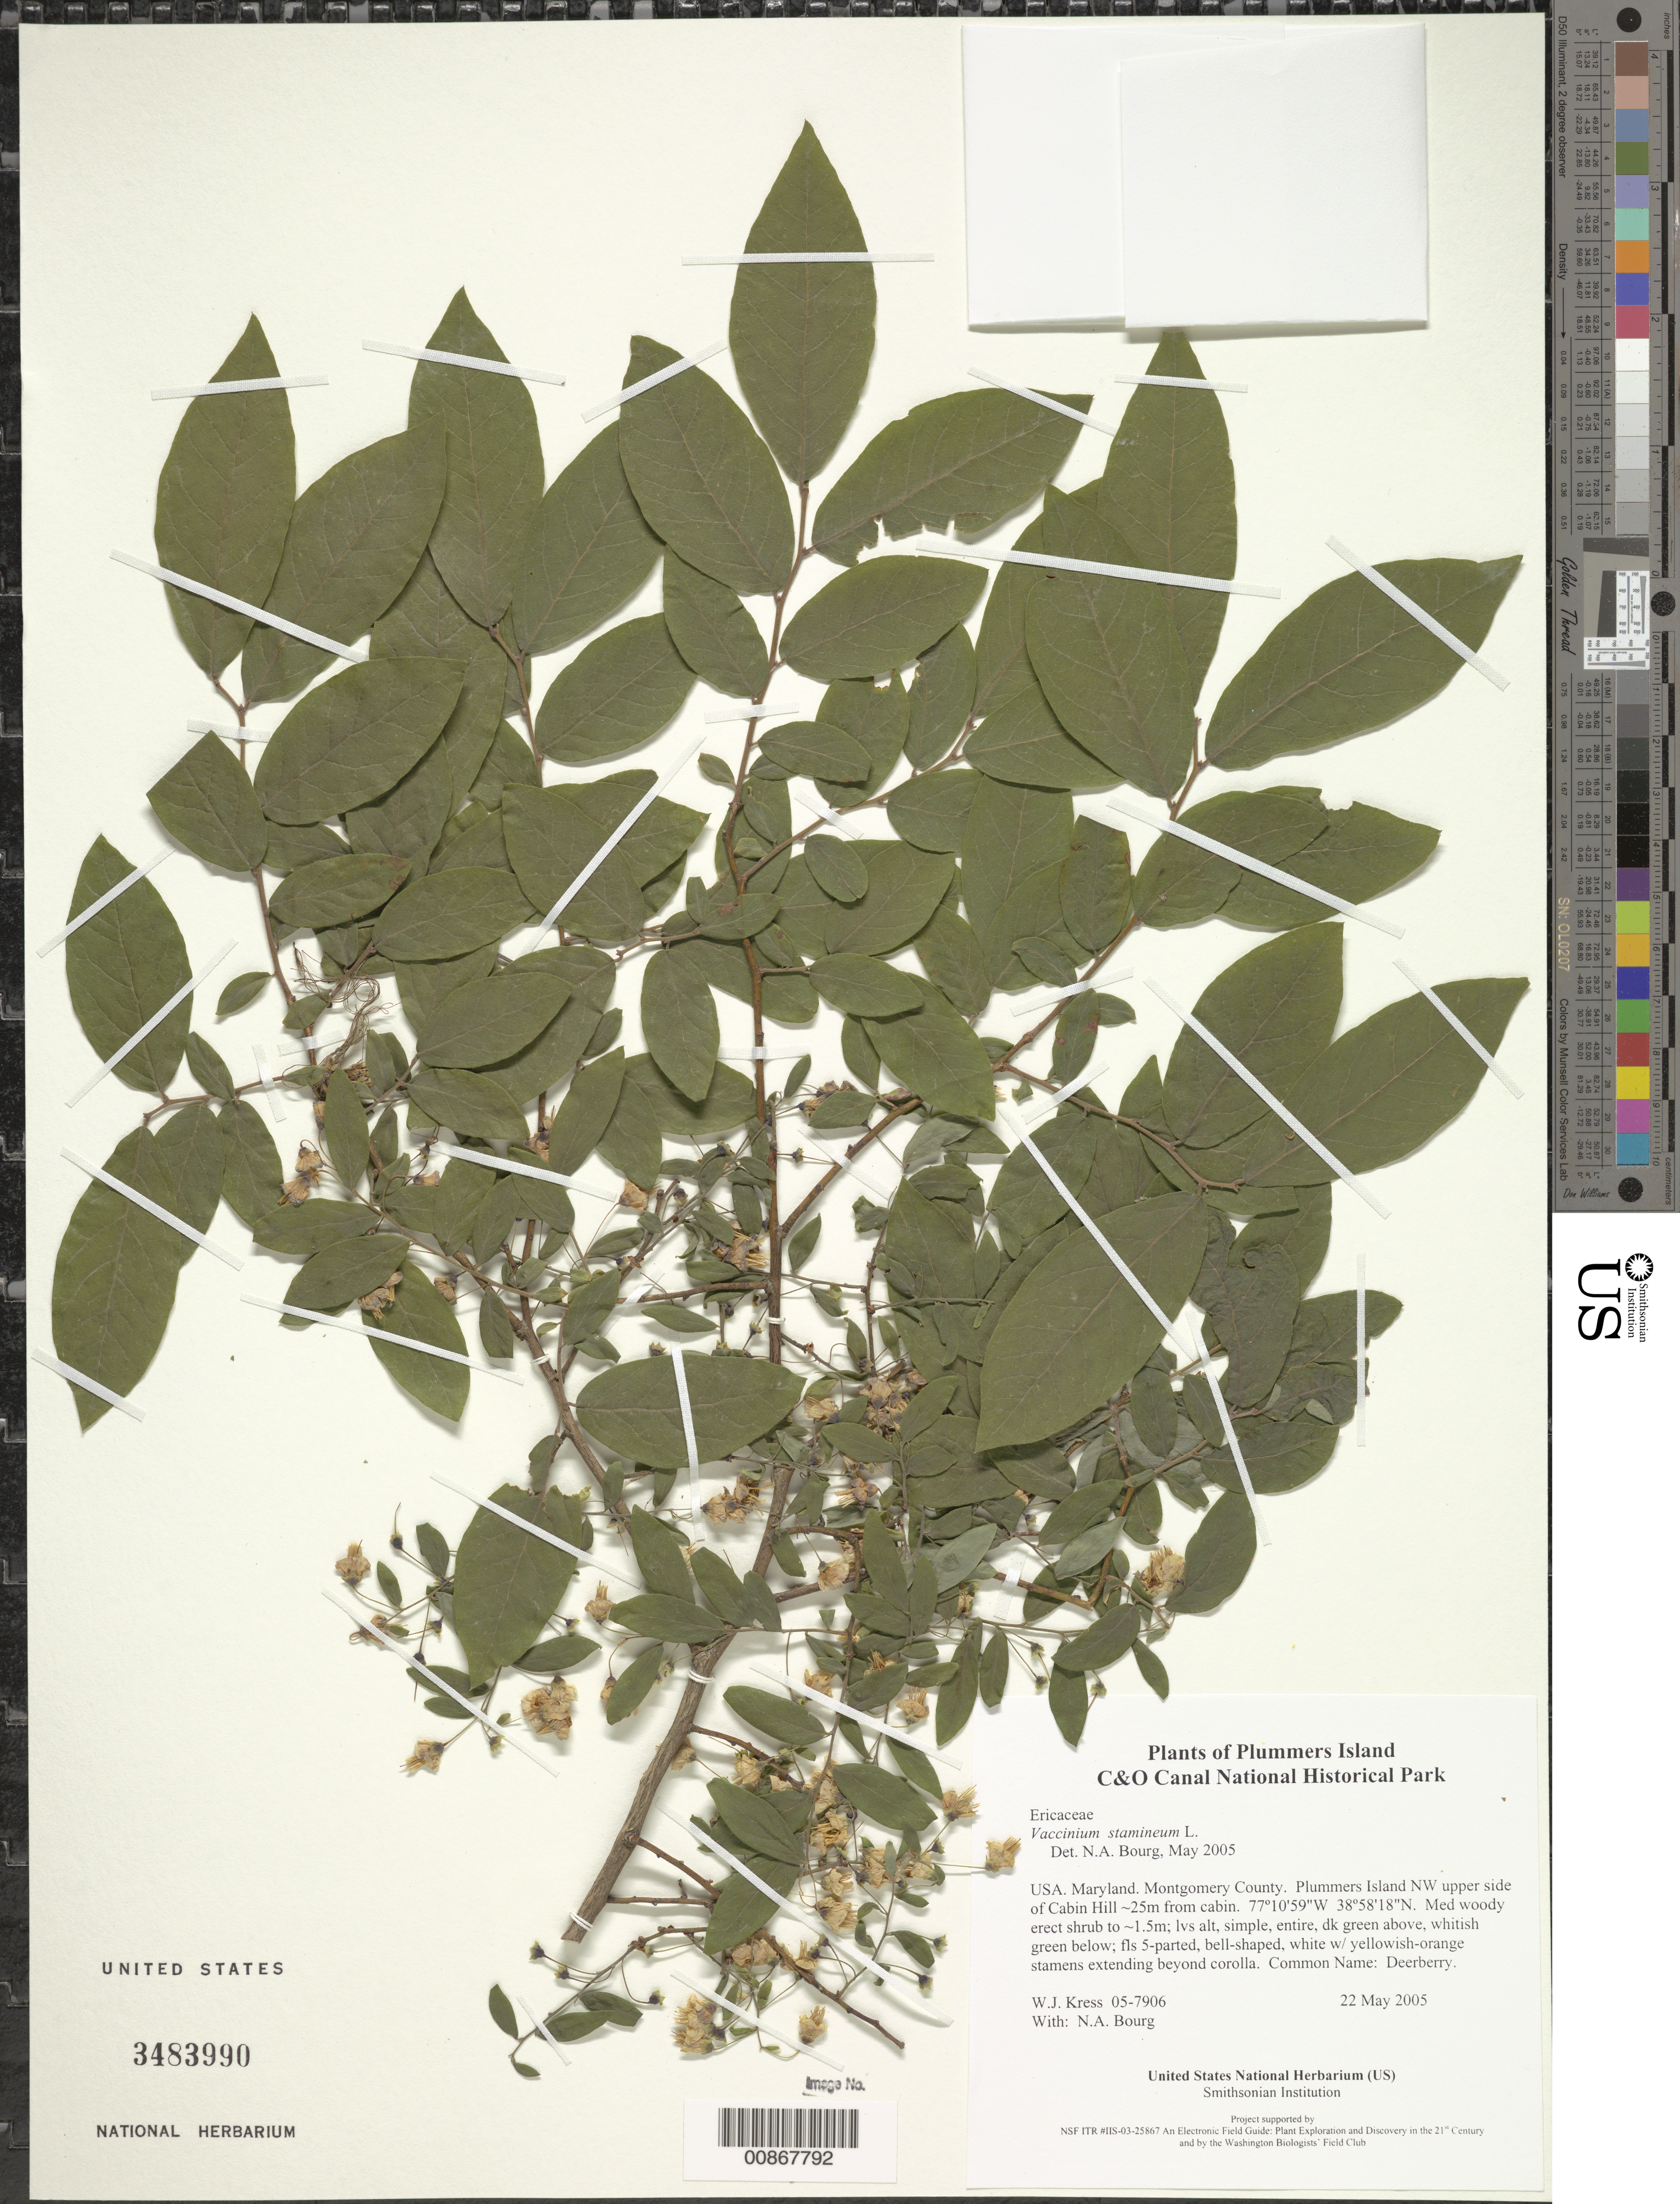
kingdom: Plantae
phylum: Tracheophyta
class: Magnoliopsida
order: Ericales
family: Ericaceae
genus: Vaccinium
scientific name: Vaccinium stamineum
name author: L.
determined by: Bourg, N. A.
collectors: W. J. Kress & N. A. Bourg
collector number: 05-7906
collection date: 2005-05-22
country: United States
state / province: Maryland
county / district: Montgomery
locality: Chesapeake and Ohio Canal National Historical Park, Plummers Island NW upper side of Cabin Hill ~25m from cabin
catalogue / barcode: US 3483990